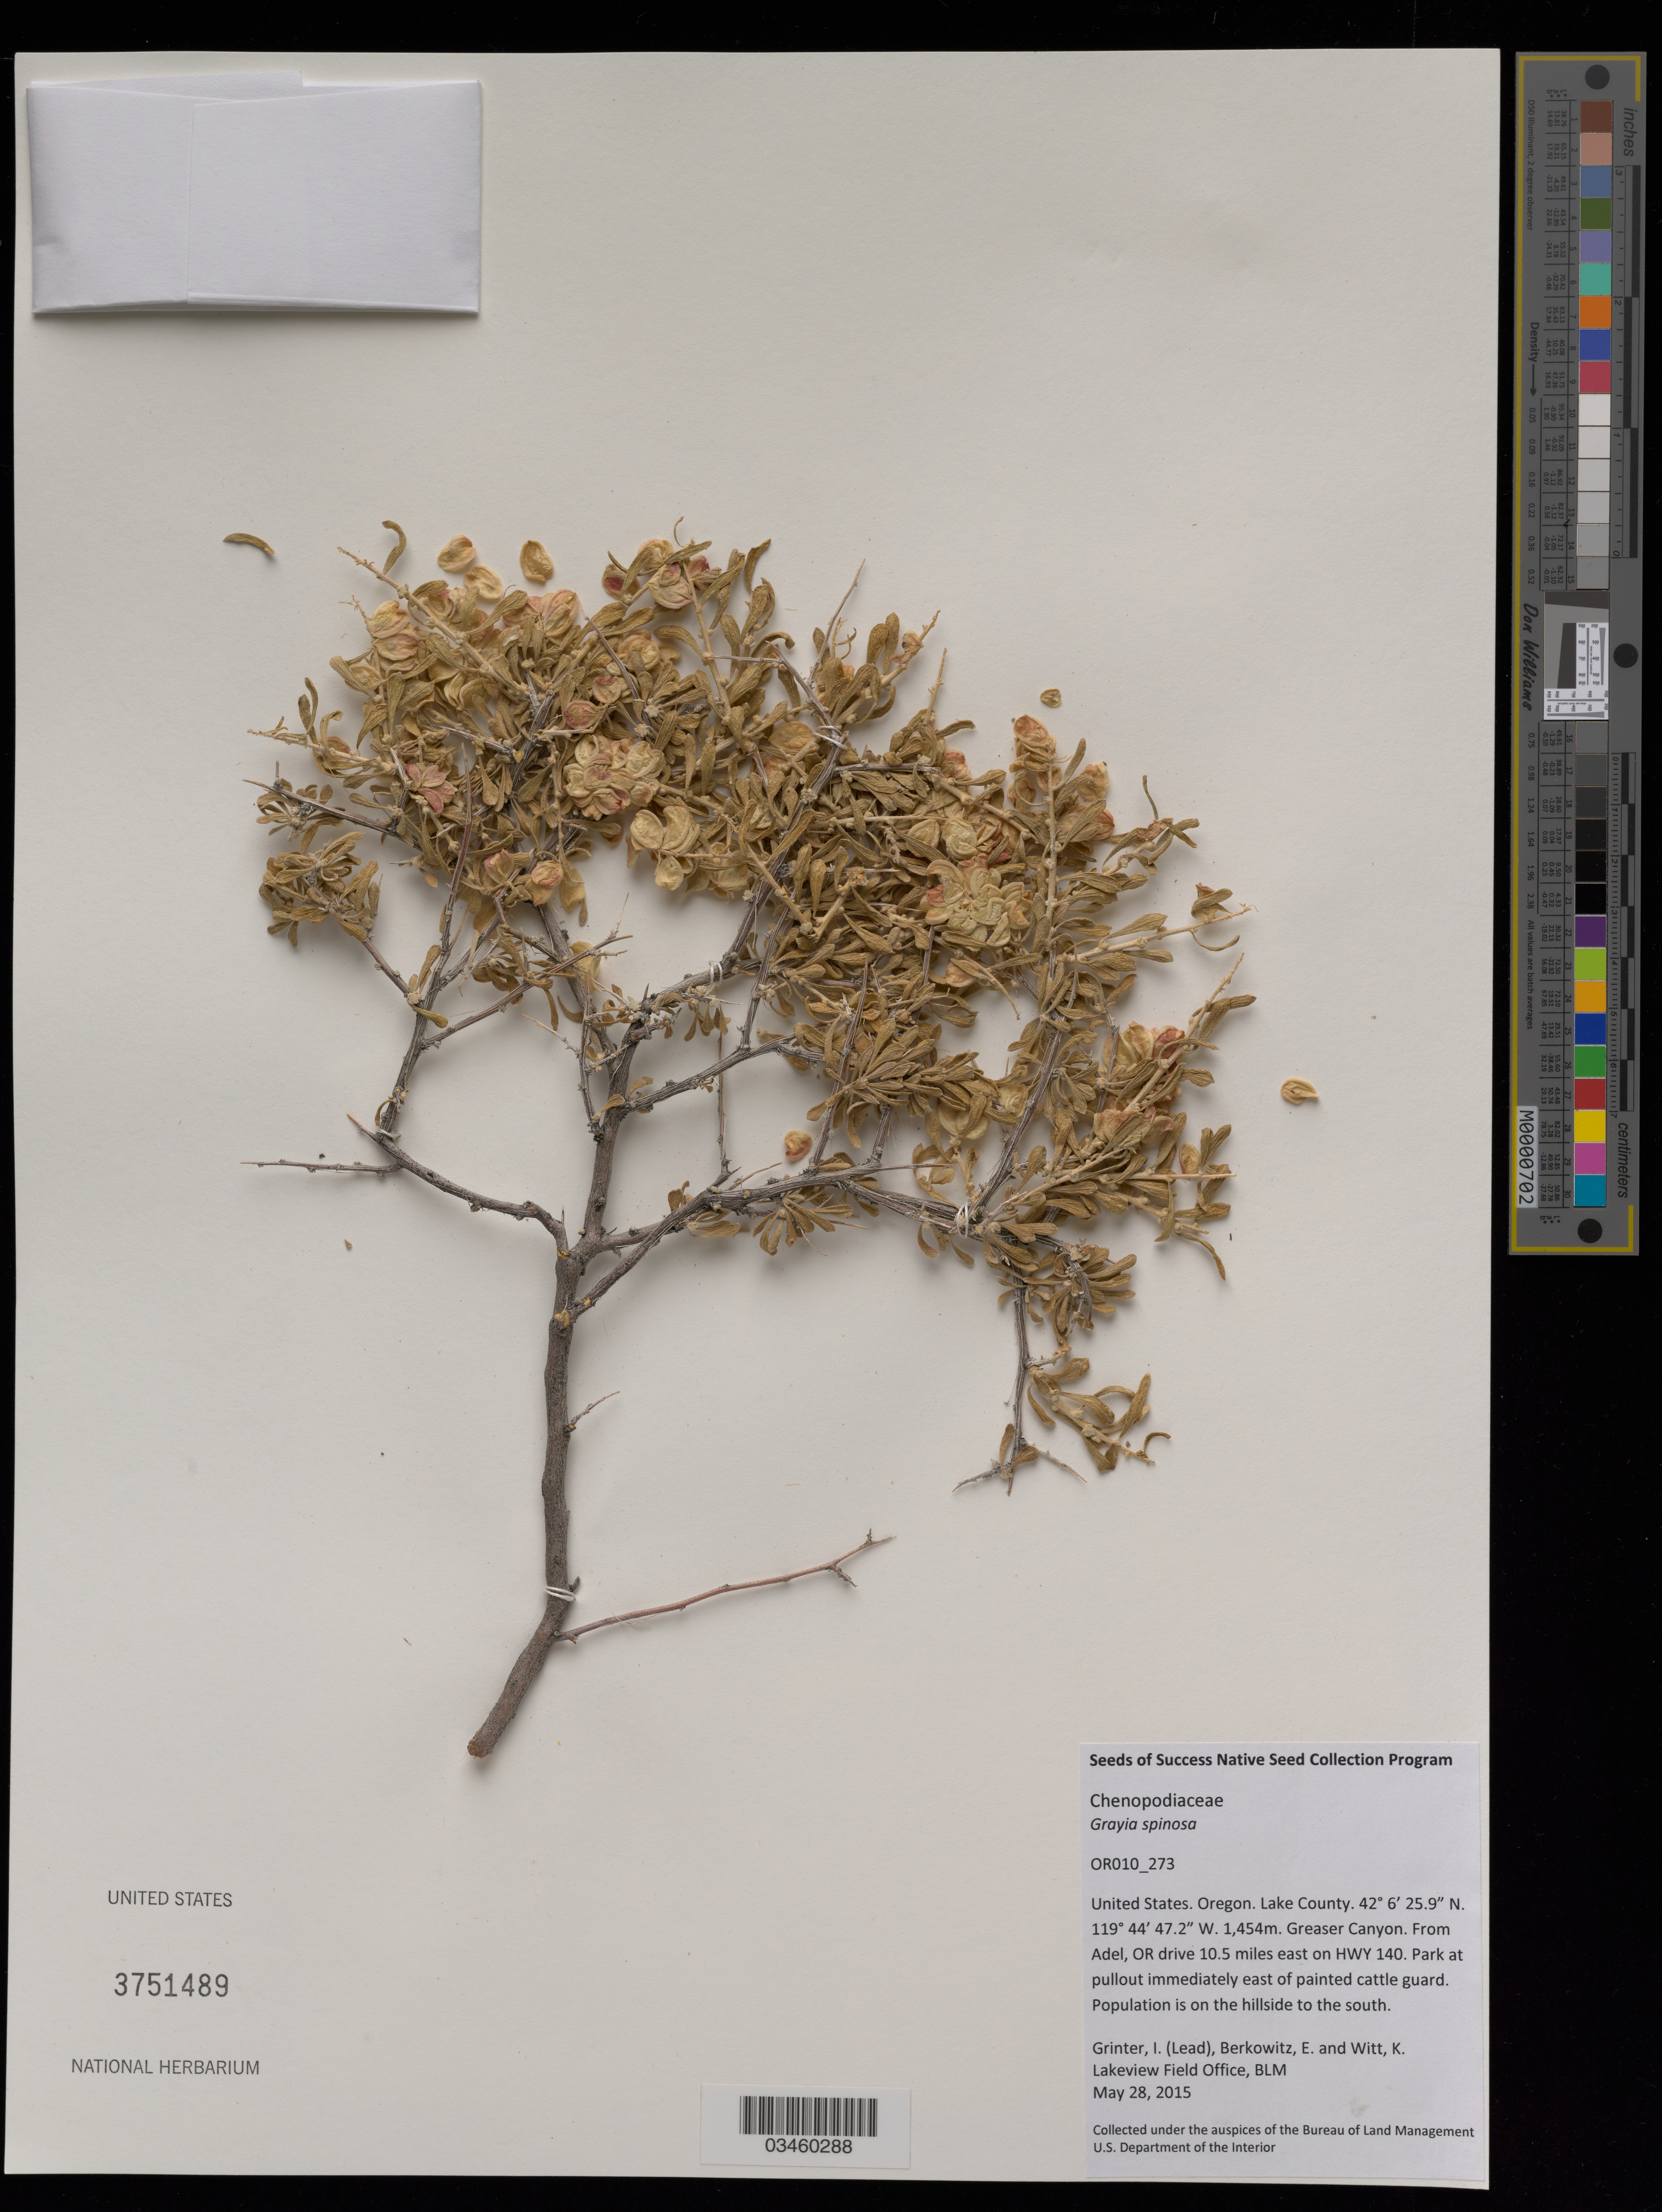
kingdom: Plantae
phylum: Tracheophyta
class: Magnoliopsida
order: Caryophyllales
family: Amaranthaceae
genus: Grayia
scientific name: Grayia spinosa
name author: (Hook.) Moq.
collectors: I. Grinter, E. Berkowitz & K. Witt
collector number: OR010-273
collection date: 2015-05-28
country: United States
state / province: Oregon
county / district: Lake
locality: Greaser Canyon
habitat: Wyoming sagebrush dominated LOAMY 8-10 PZ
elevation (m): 1454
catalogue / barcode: US 3751489